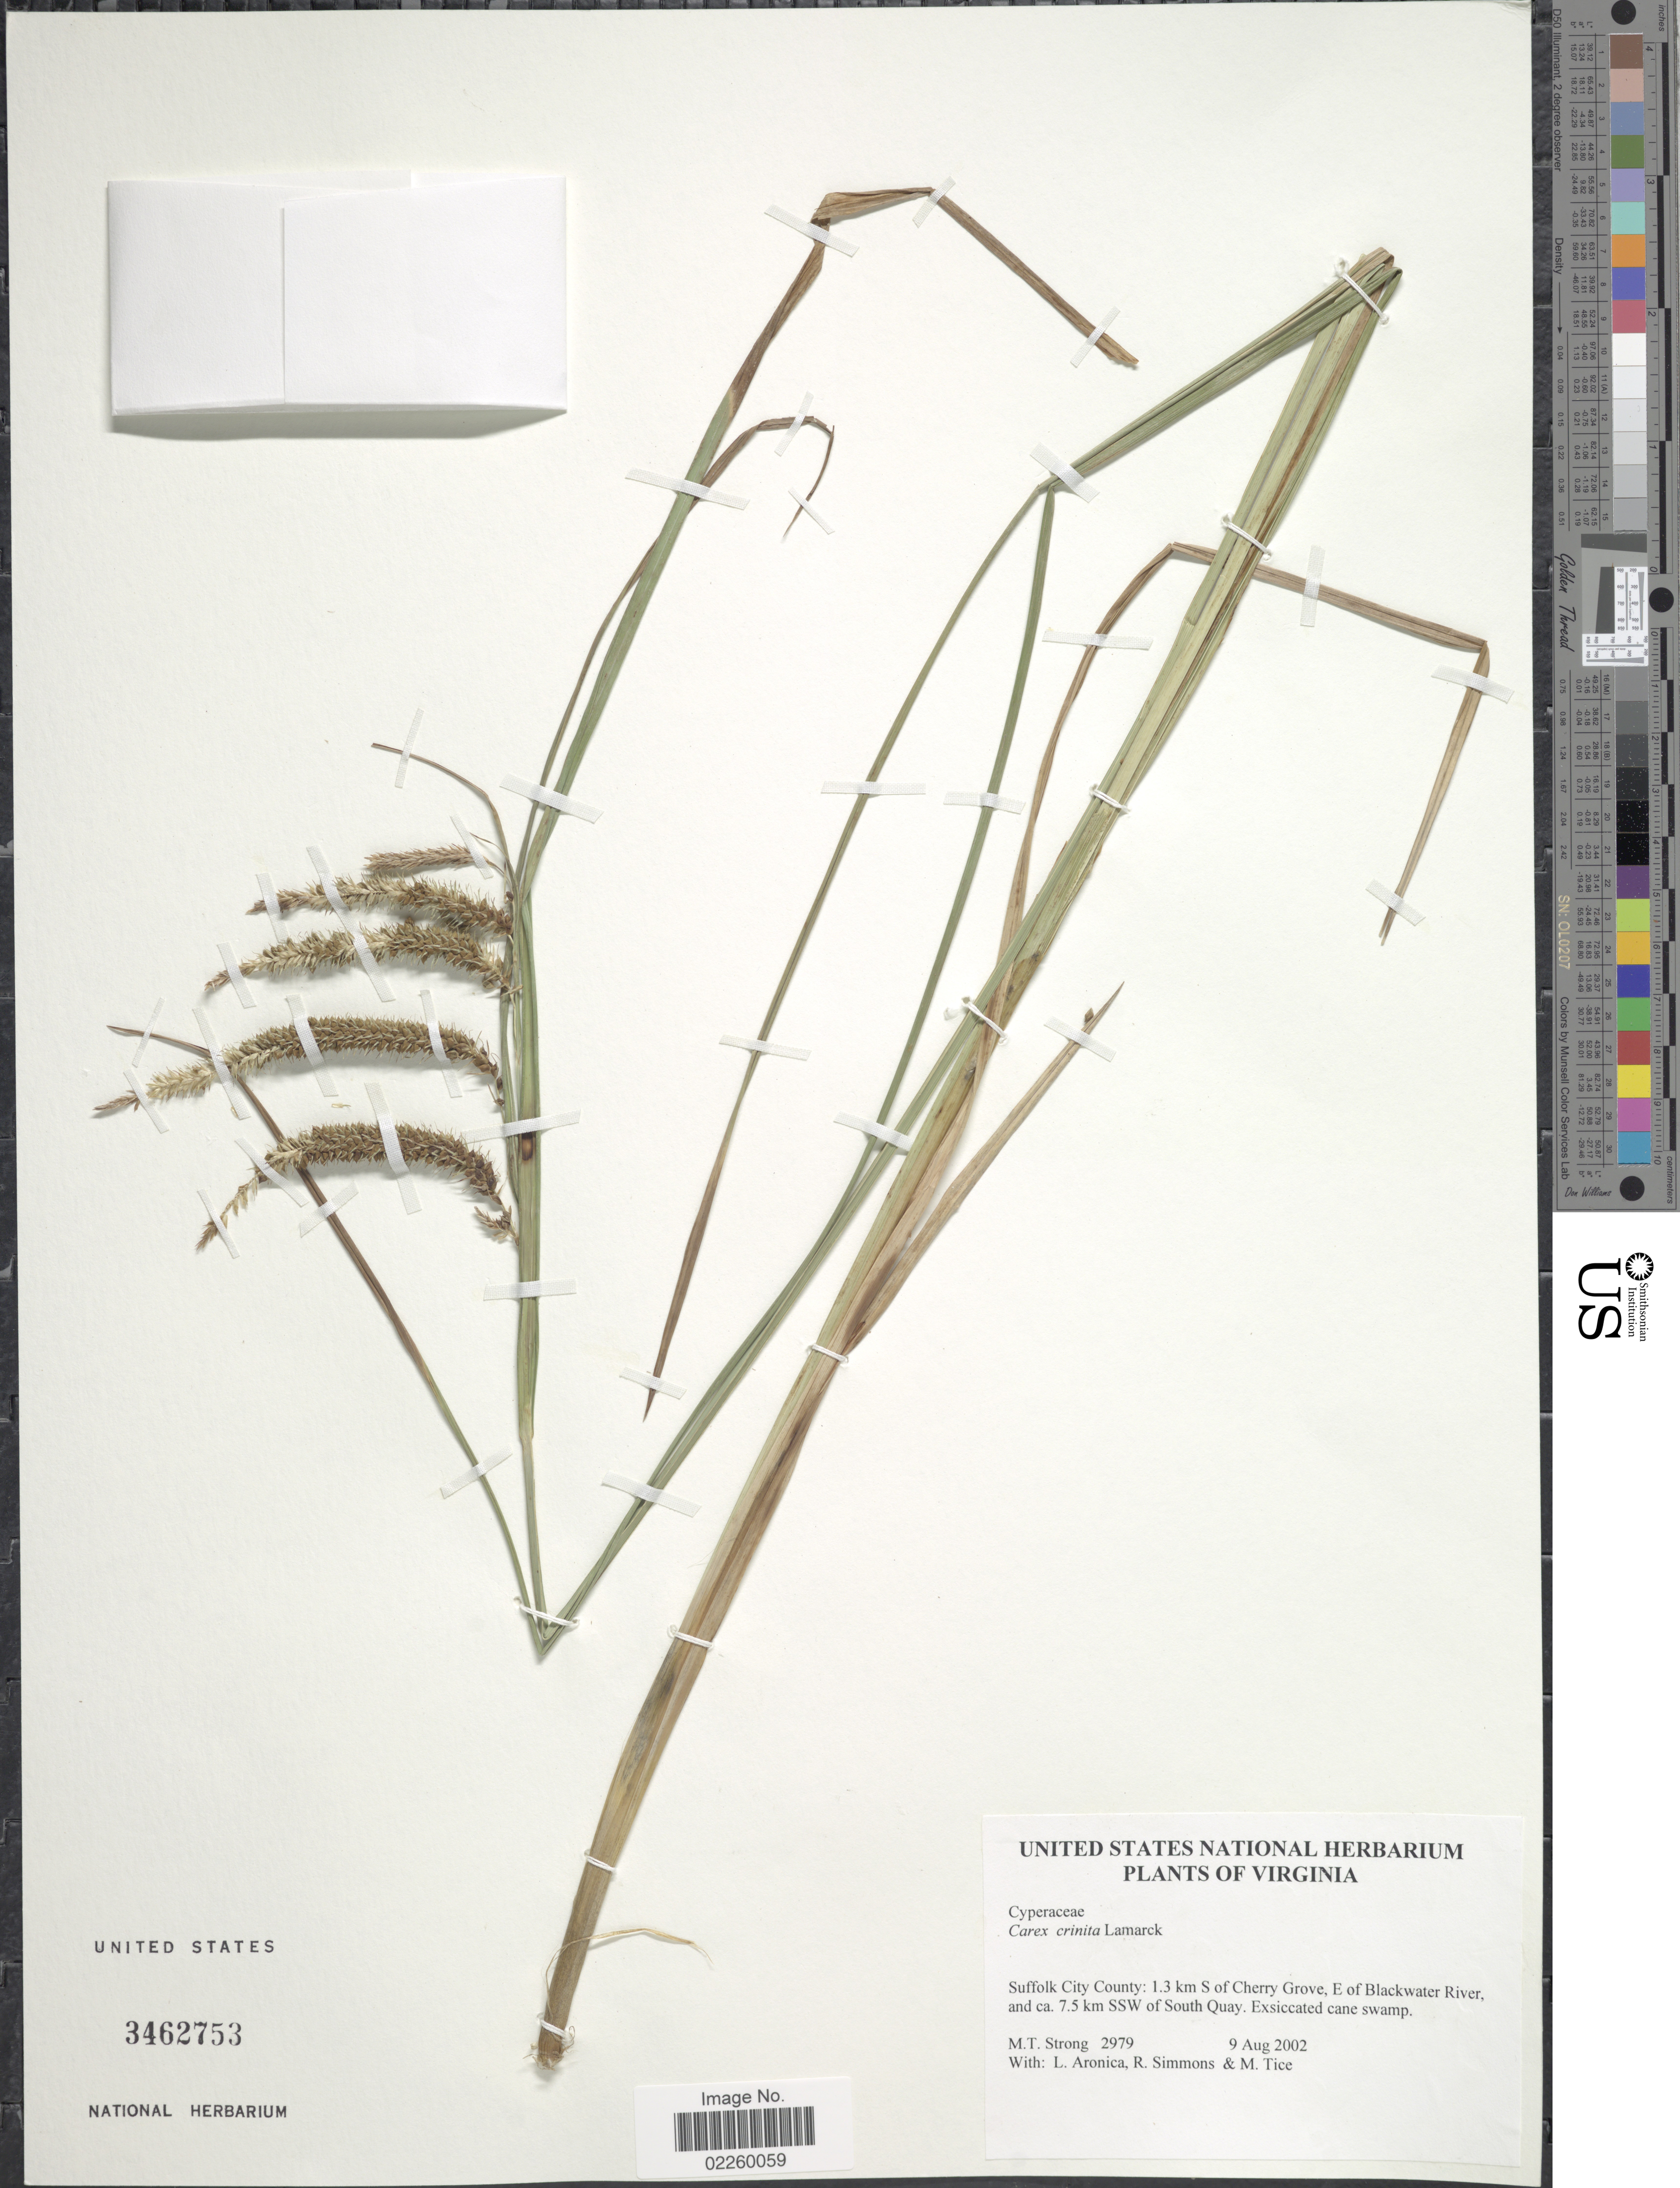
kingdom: Plantae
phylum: Tracheophyta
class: Liliopsida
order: Poales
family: Cyperaceae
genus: Carex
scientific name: Carex crinita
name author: Lam.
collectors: M. T. Strong, L. Aronica, R. Simmons & M. Tice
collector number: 2979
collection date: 2002-08-09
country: United States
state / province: Virginia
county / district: City of Suffolk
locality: Suffolk City County: 1.3 km S of Cherry Grove, E of Blackwater River, and ca. 7.5 km SSW of South Quay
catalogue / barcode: US 3462753